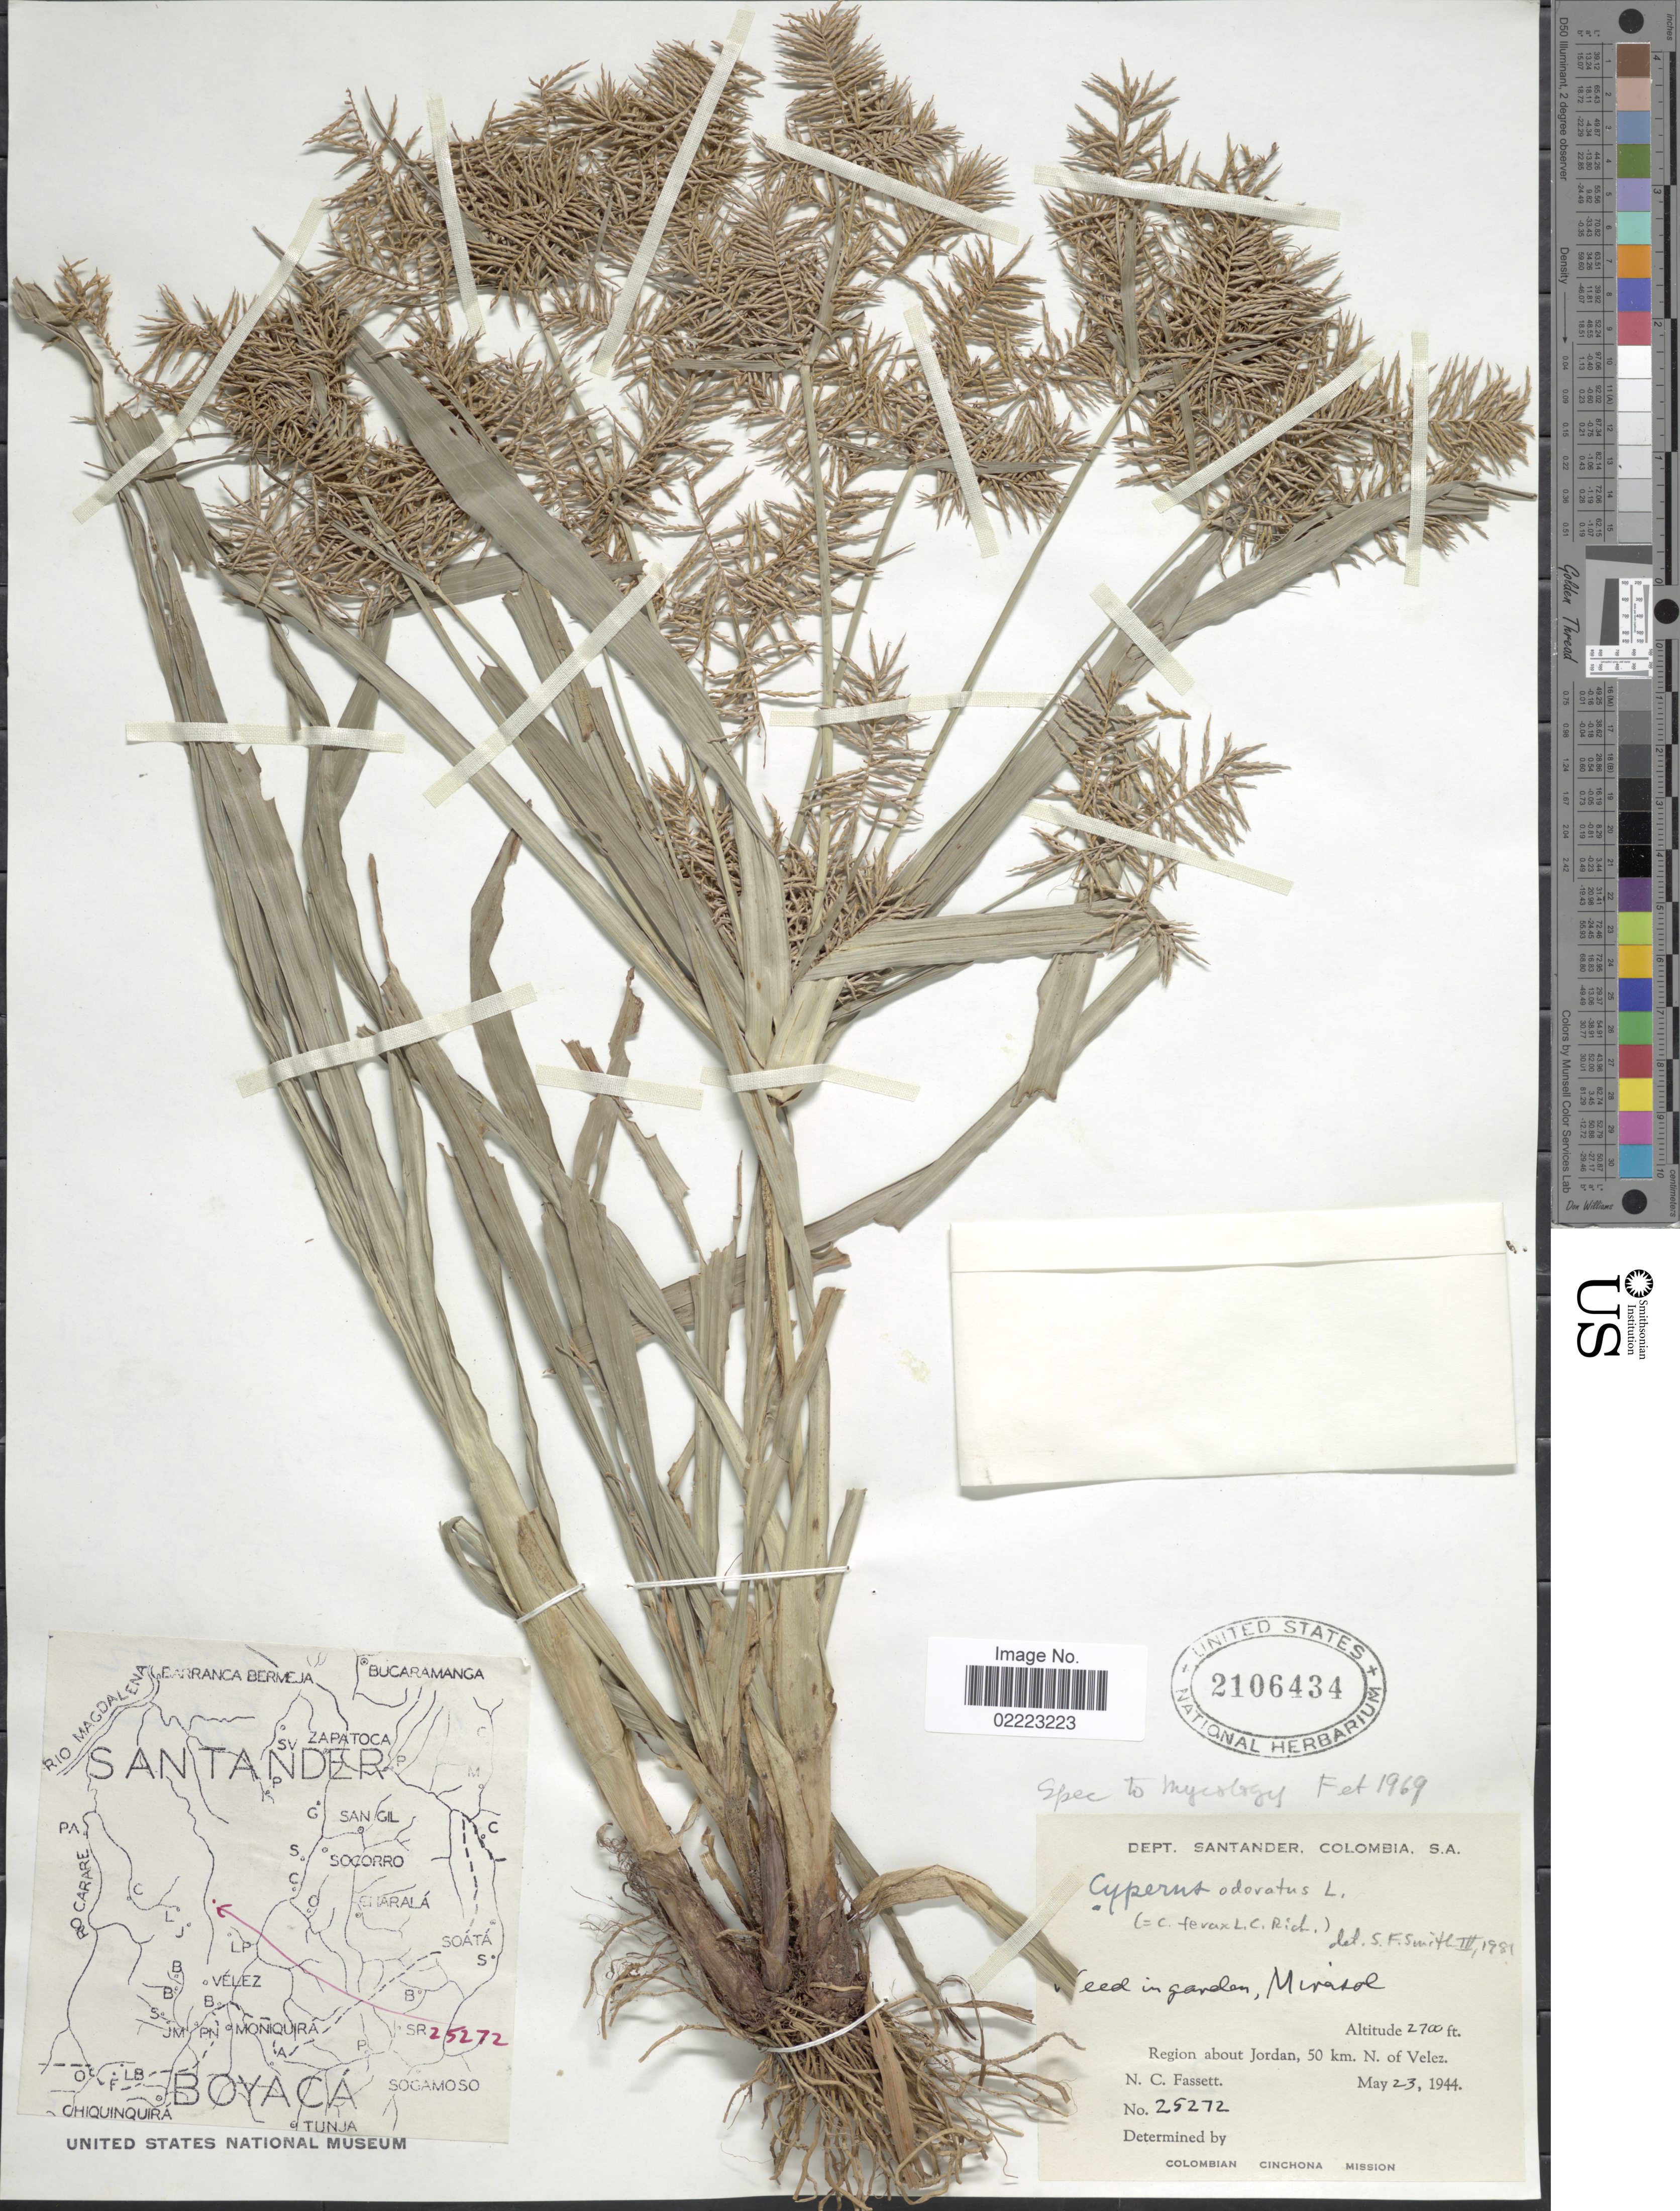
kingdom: Plantae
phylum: Tracheophyta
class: Liliopsida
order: Poales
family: Cyperaceae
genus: Cyperus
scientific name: Cyperus odoratus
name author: L.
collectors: N. C. Fassett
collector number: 25272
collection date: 1944-05-23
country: Colombia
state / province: Santander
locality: Dept. Santander, Mirasol, Region about Jordan, 50 km N of Velez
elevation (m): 823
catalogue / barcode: US 2106434